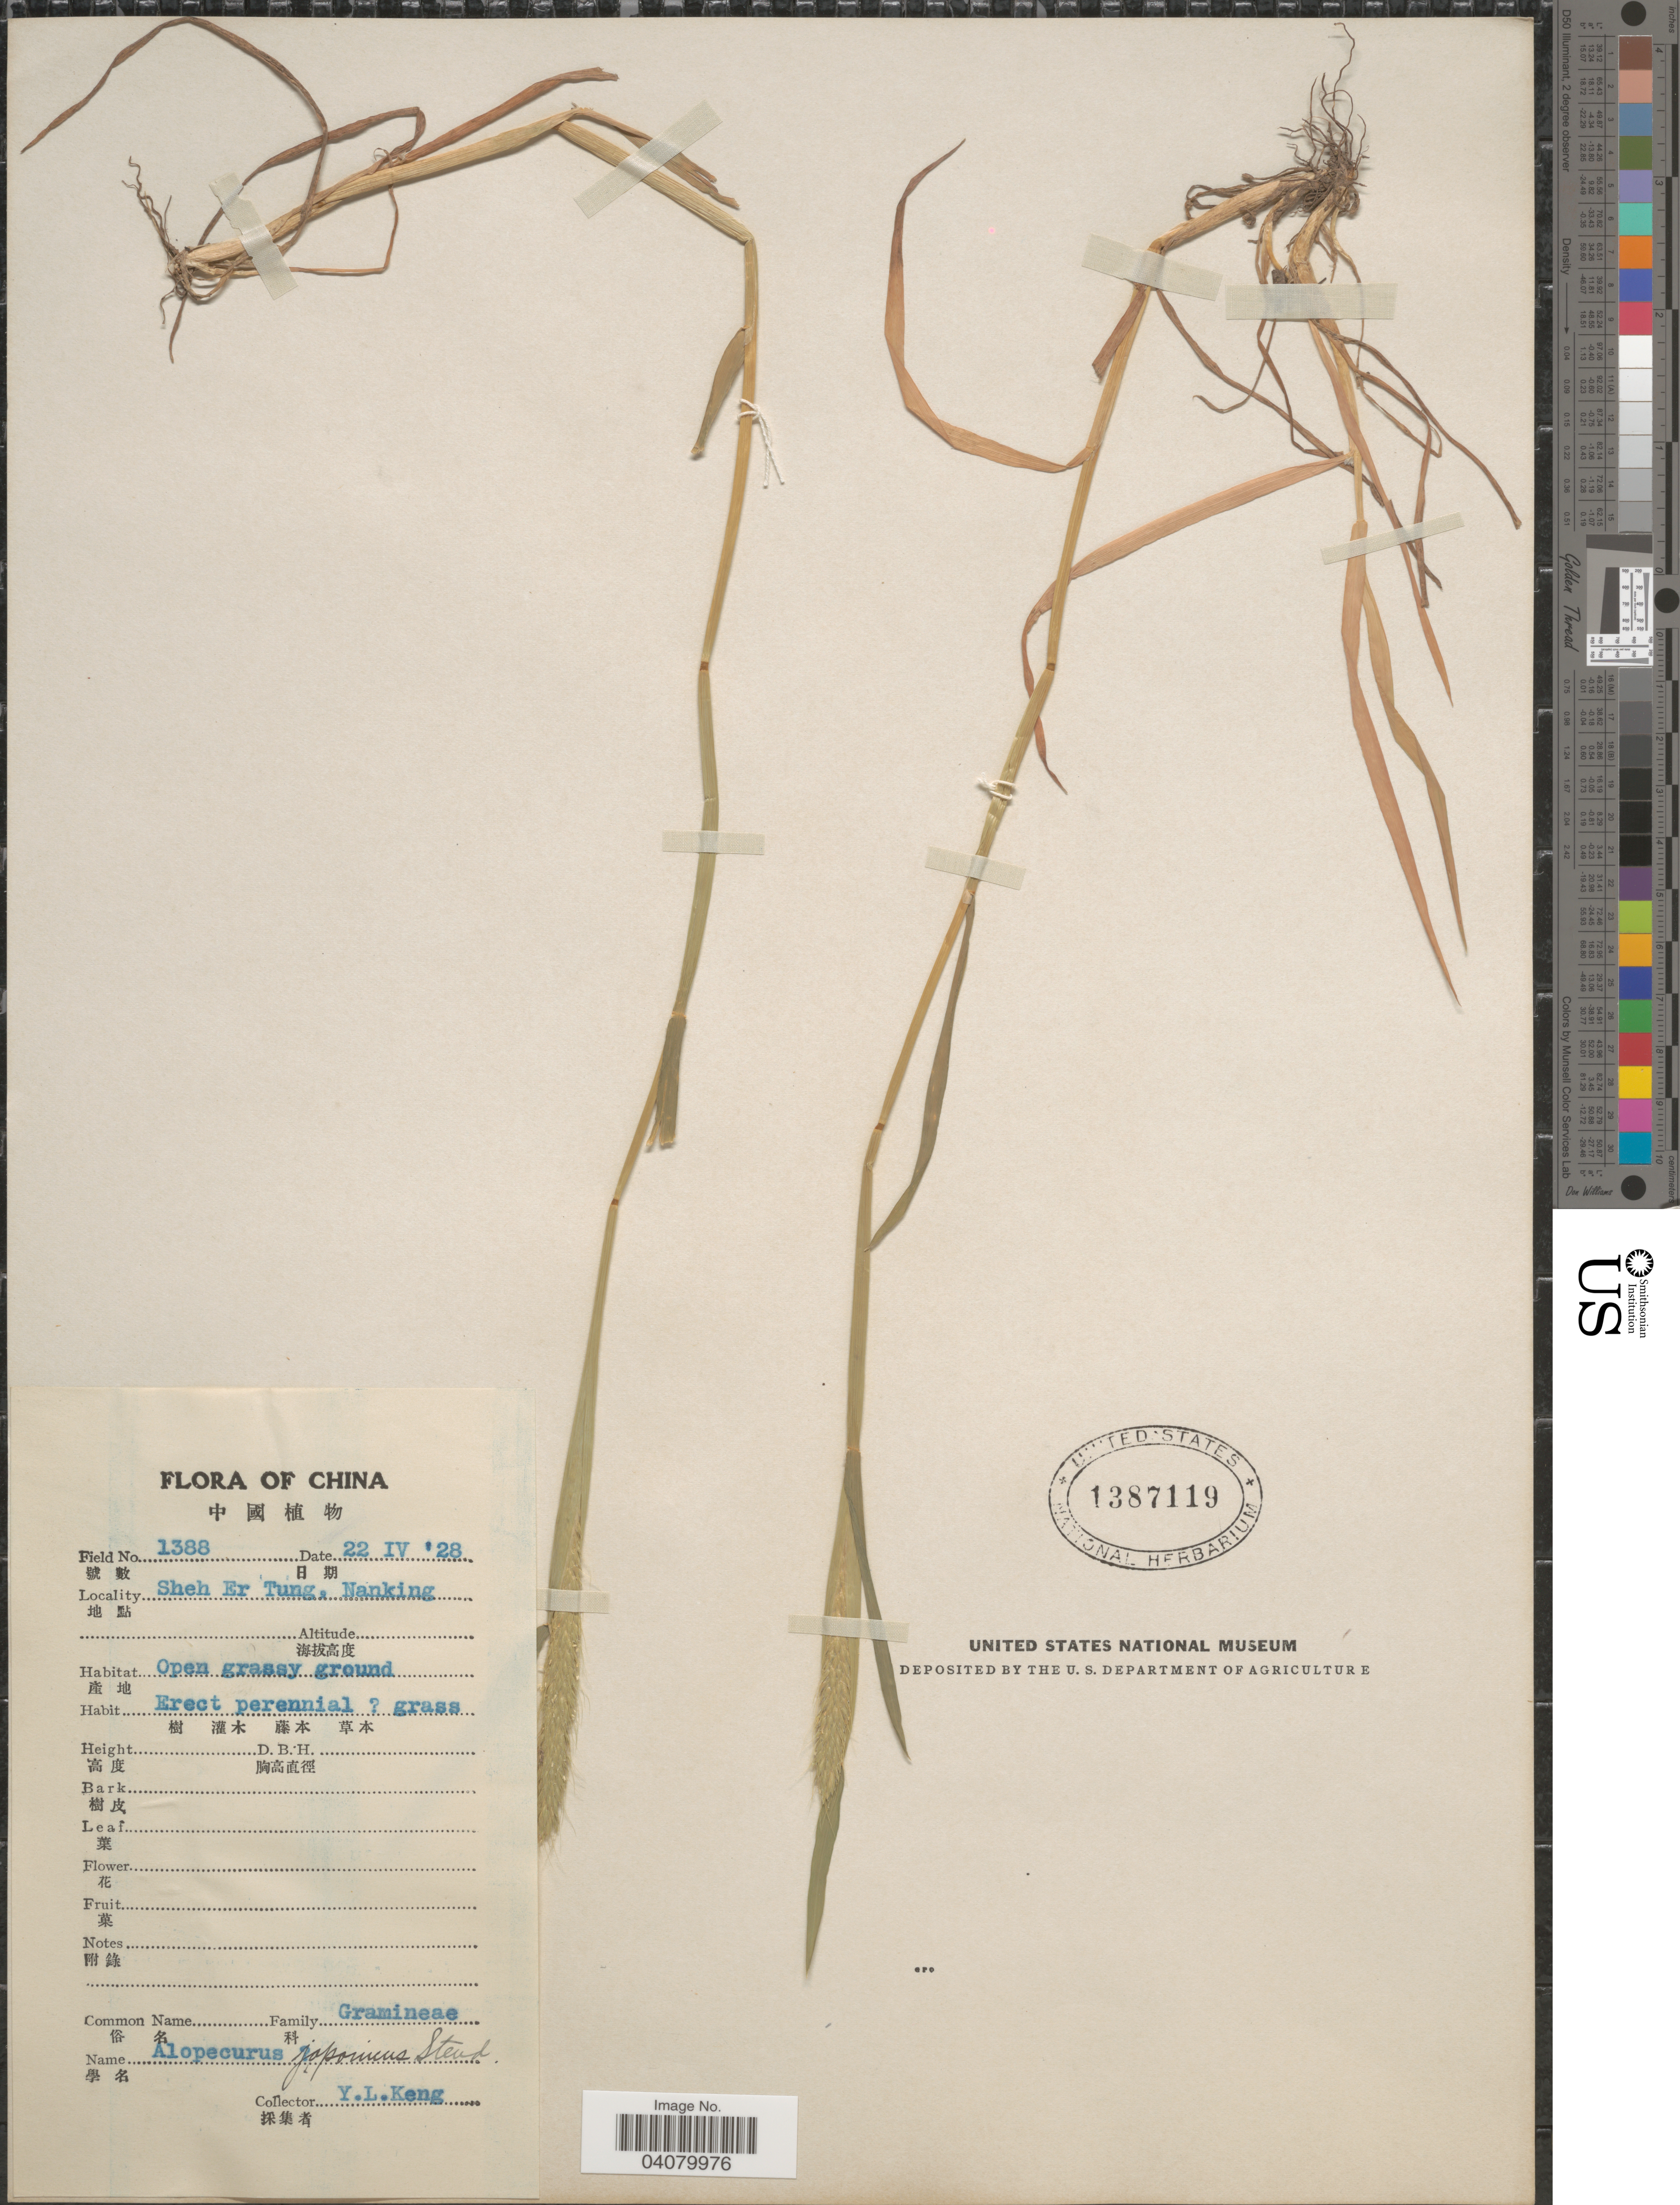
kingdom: Plantae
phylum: Tracheophyta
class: Liliopsida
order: Poales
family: Poaceae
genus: Alopecurus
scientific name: Alopecurus japonicus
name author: Steud.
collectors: Y. L. Keng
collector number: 1388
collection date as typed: Transcribed d/m/y: 22/4/28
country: China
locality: Sheh Er Tung, Nanking.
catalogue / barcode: US 1387119